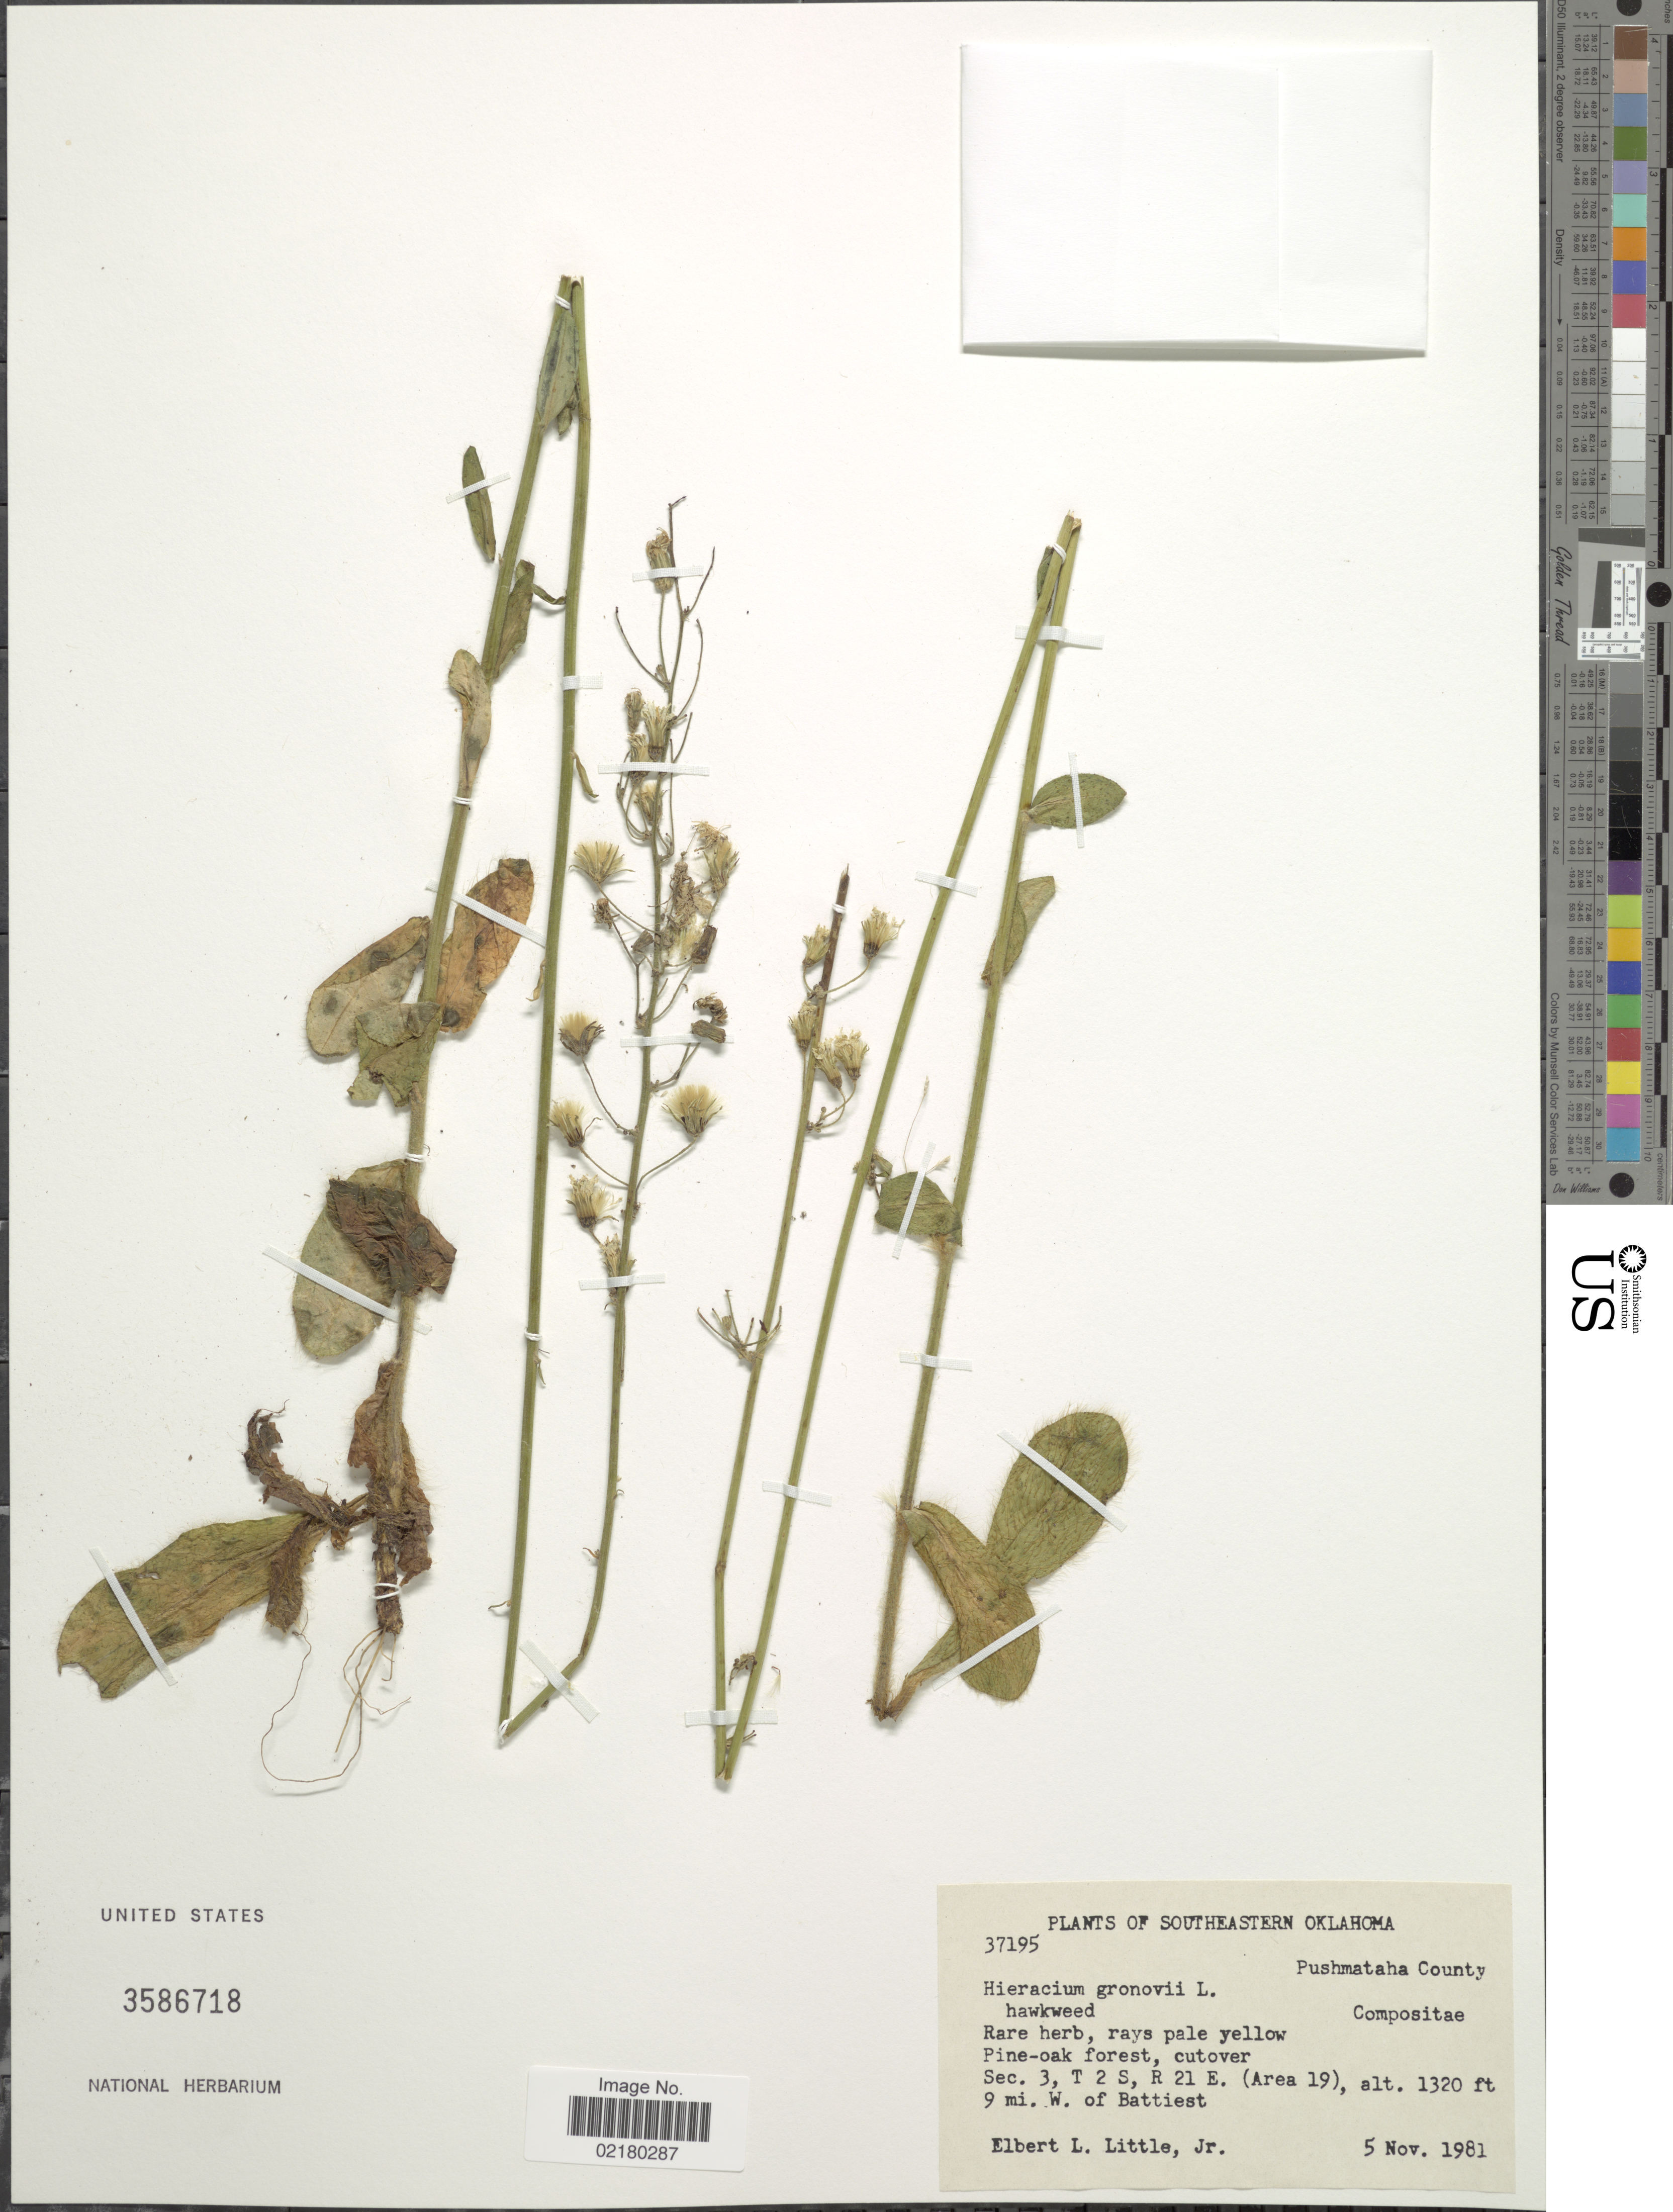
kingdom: Plantae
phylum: Tracheophyta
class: Magnoliopsida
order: Asterales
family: Asteraceae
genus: Hieracium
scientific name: Hieracium gronovii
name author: L.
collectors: E. L. Little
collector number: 37195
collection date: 1981-11-05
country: United States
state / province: Oklahoma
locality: Southeastern Oklahoma, pine-oak forest, cutover, Sec. 3, T2S, R21E. (area 19), 9 mi. W. of Battiest, Pushmataha County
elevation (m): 402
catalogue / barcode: US 3586718